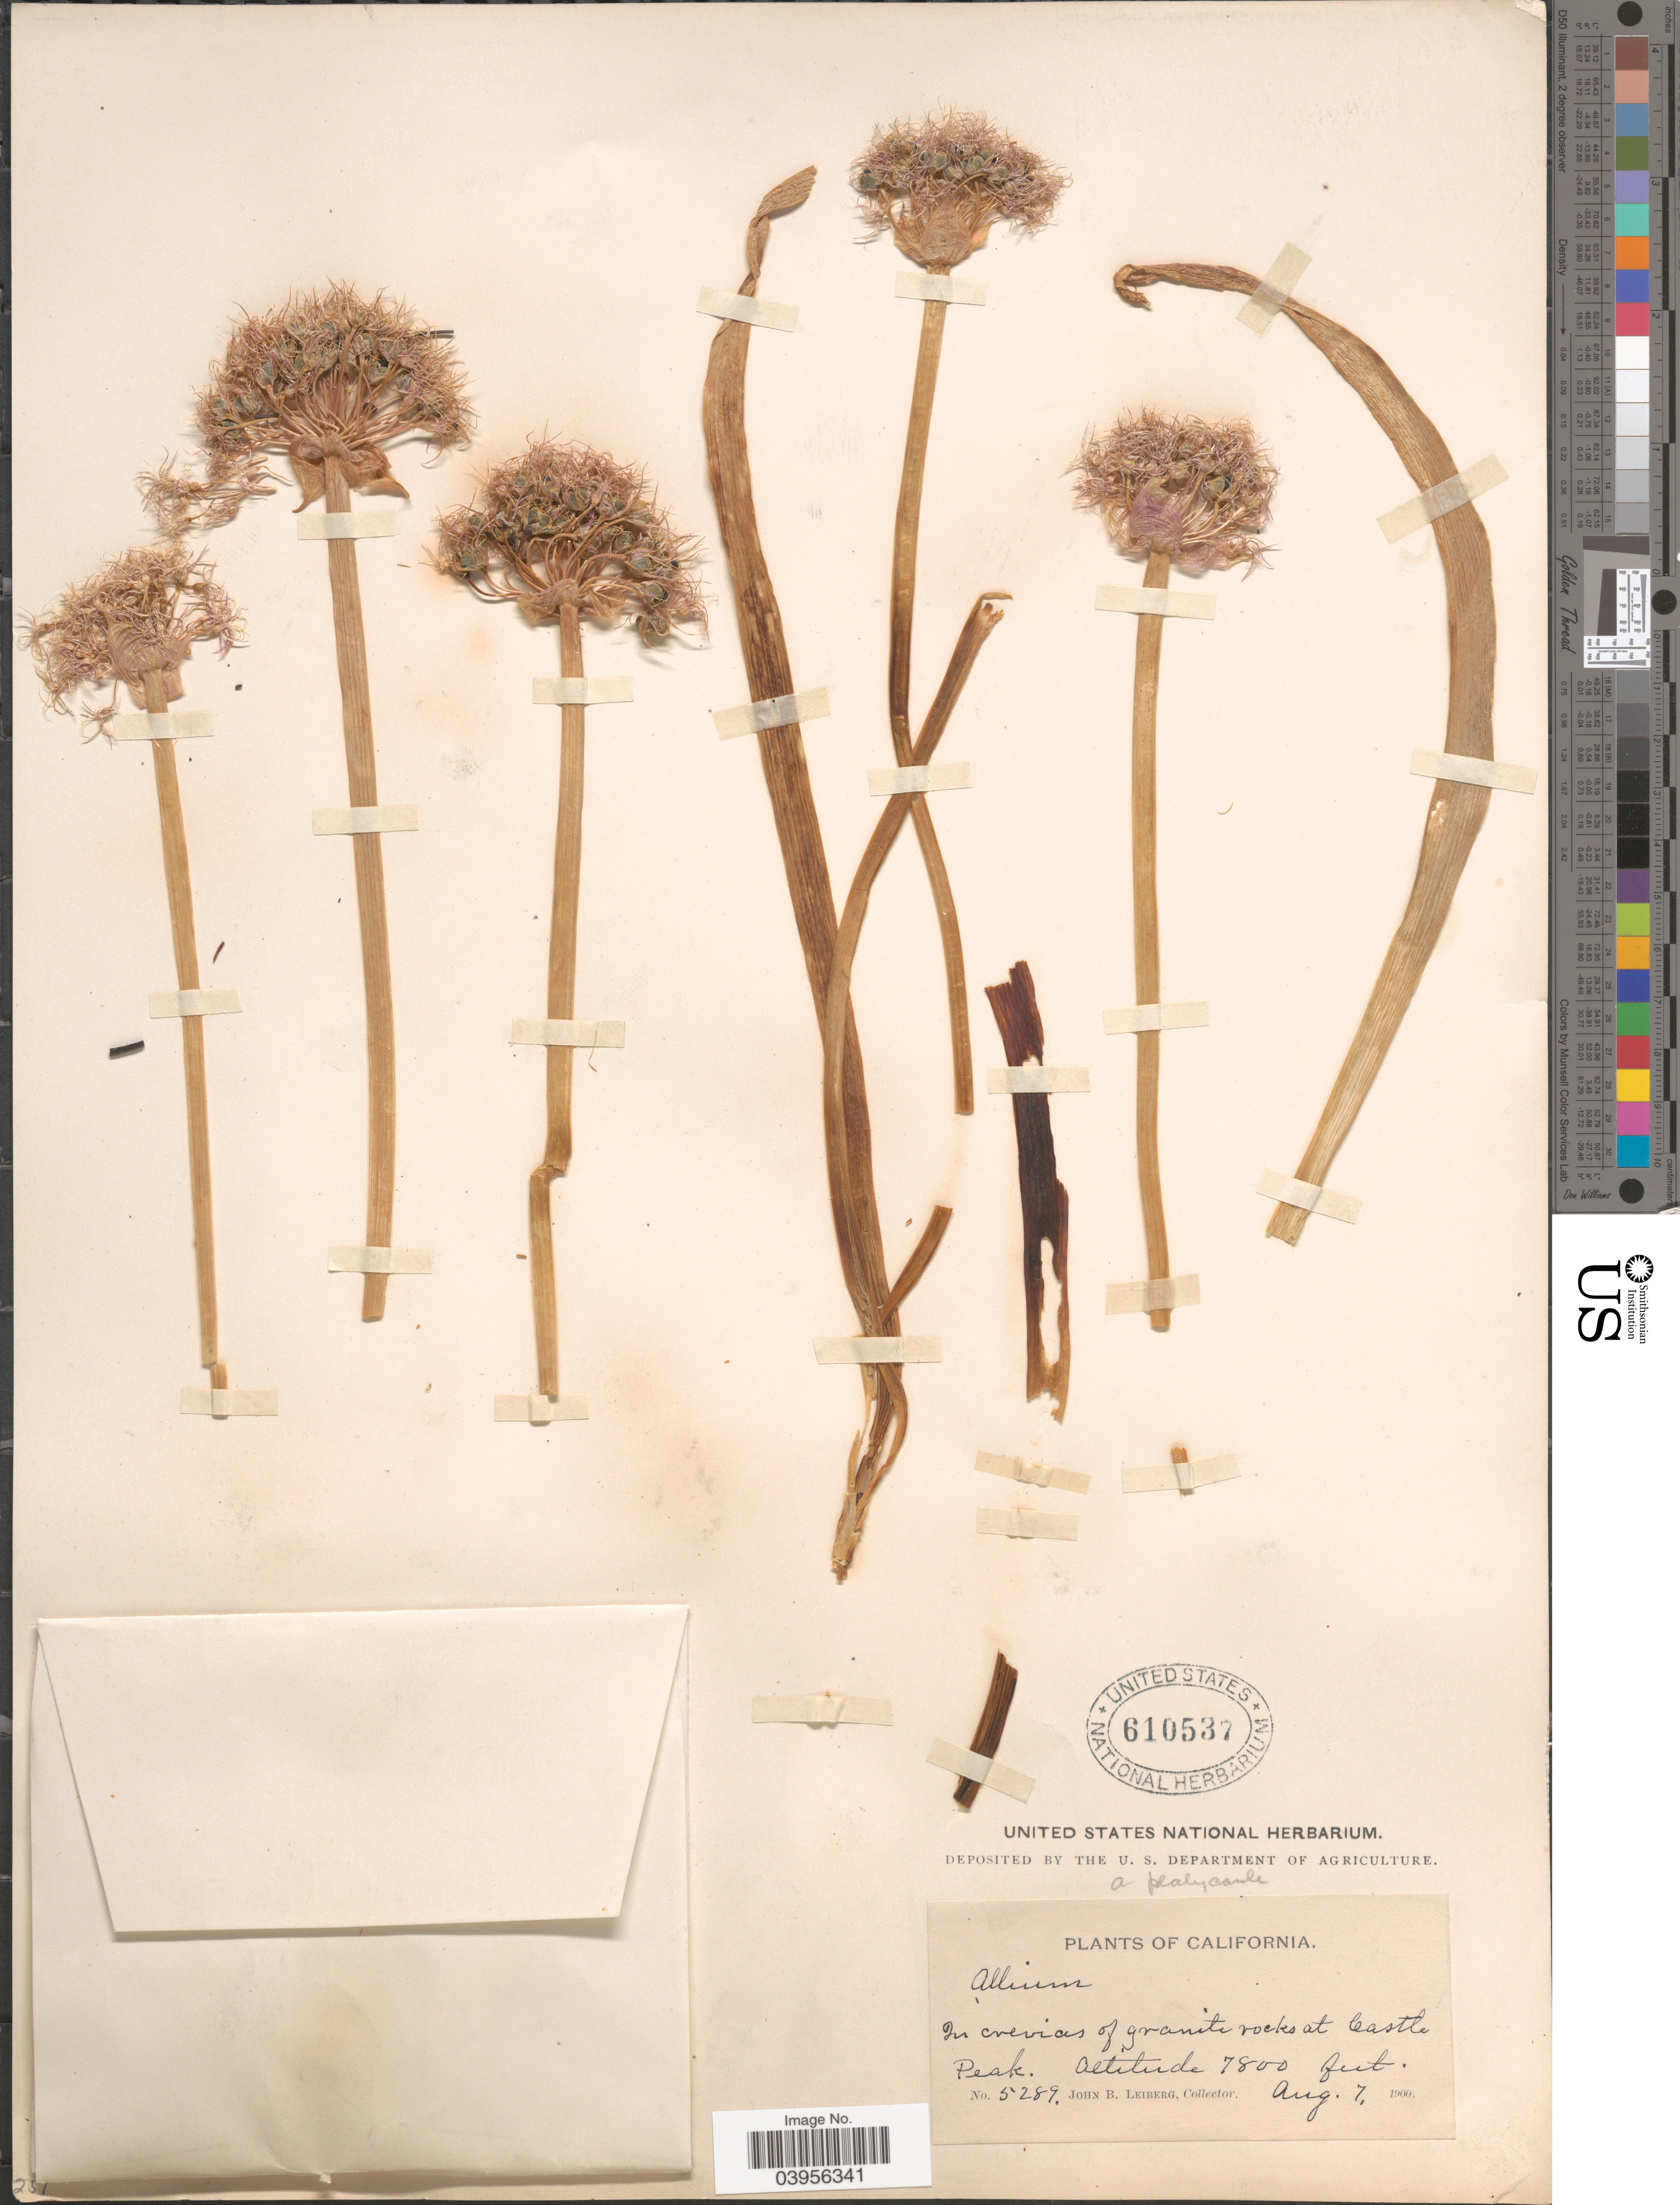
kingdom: Plantae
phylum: Tracheophyta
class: Liliopsida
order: Asparagales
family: Amaryllidaceae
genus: Allium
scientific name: Allium platycaule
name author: S. Watson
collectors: J. B. Leiberg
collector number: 5289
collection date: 1900-08-07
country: United States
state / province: California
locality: At Castle Peak.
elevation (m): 2377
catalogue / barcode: US 610537